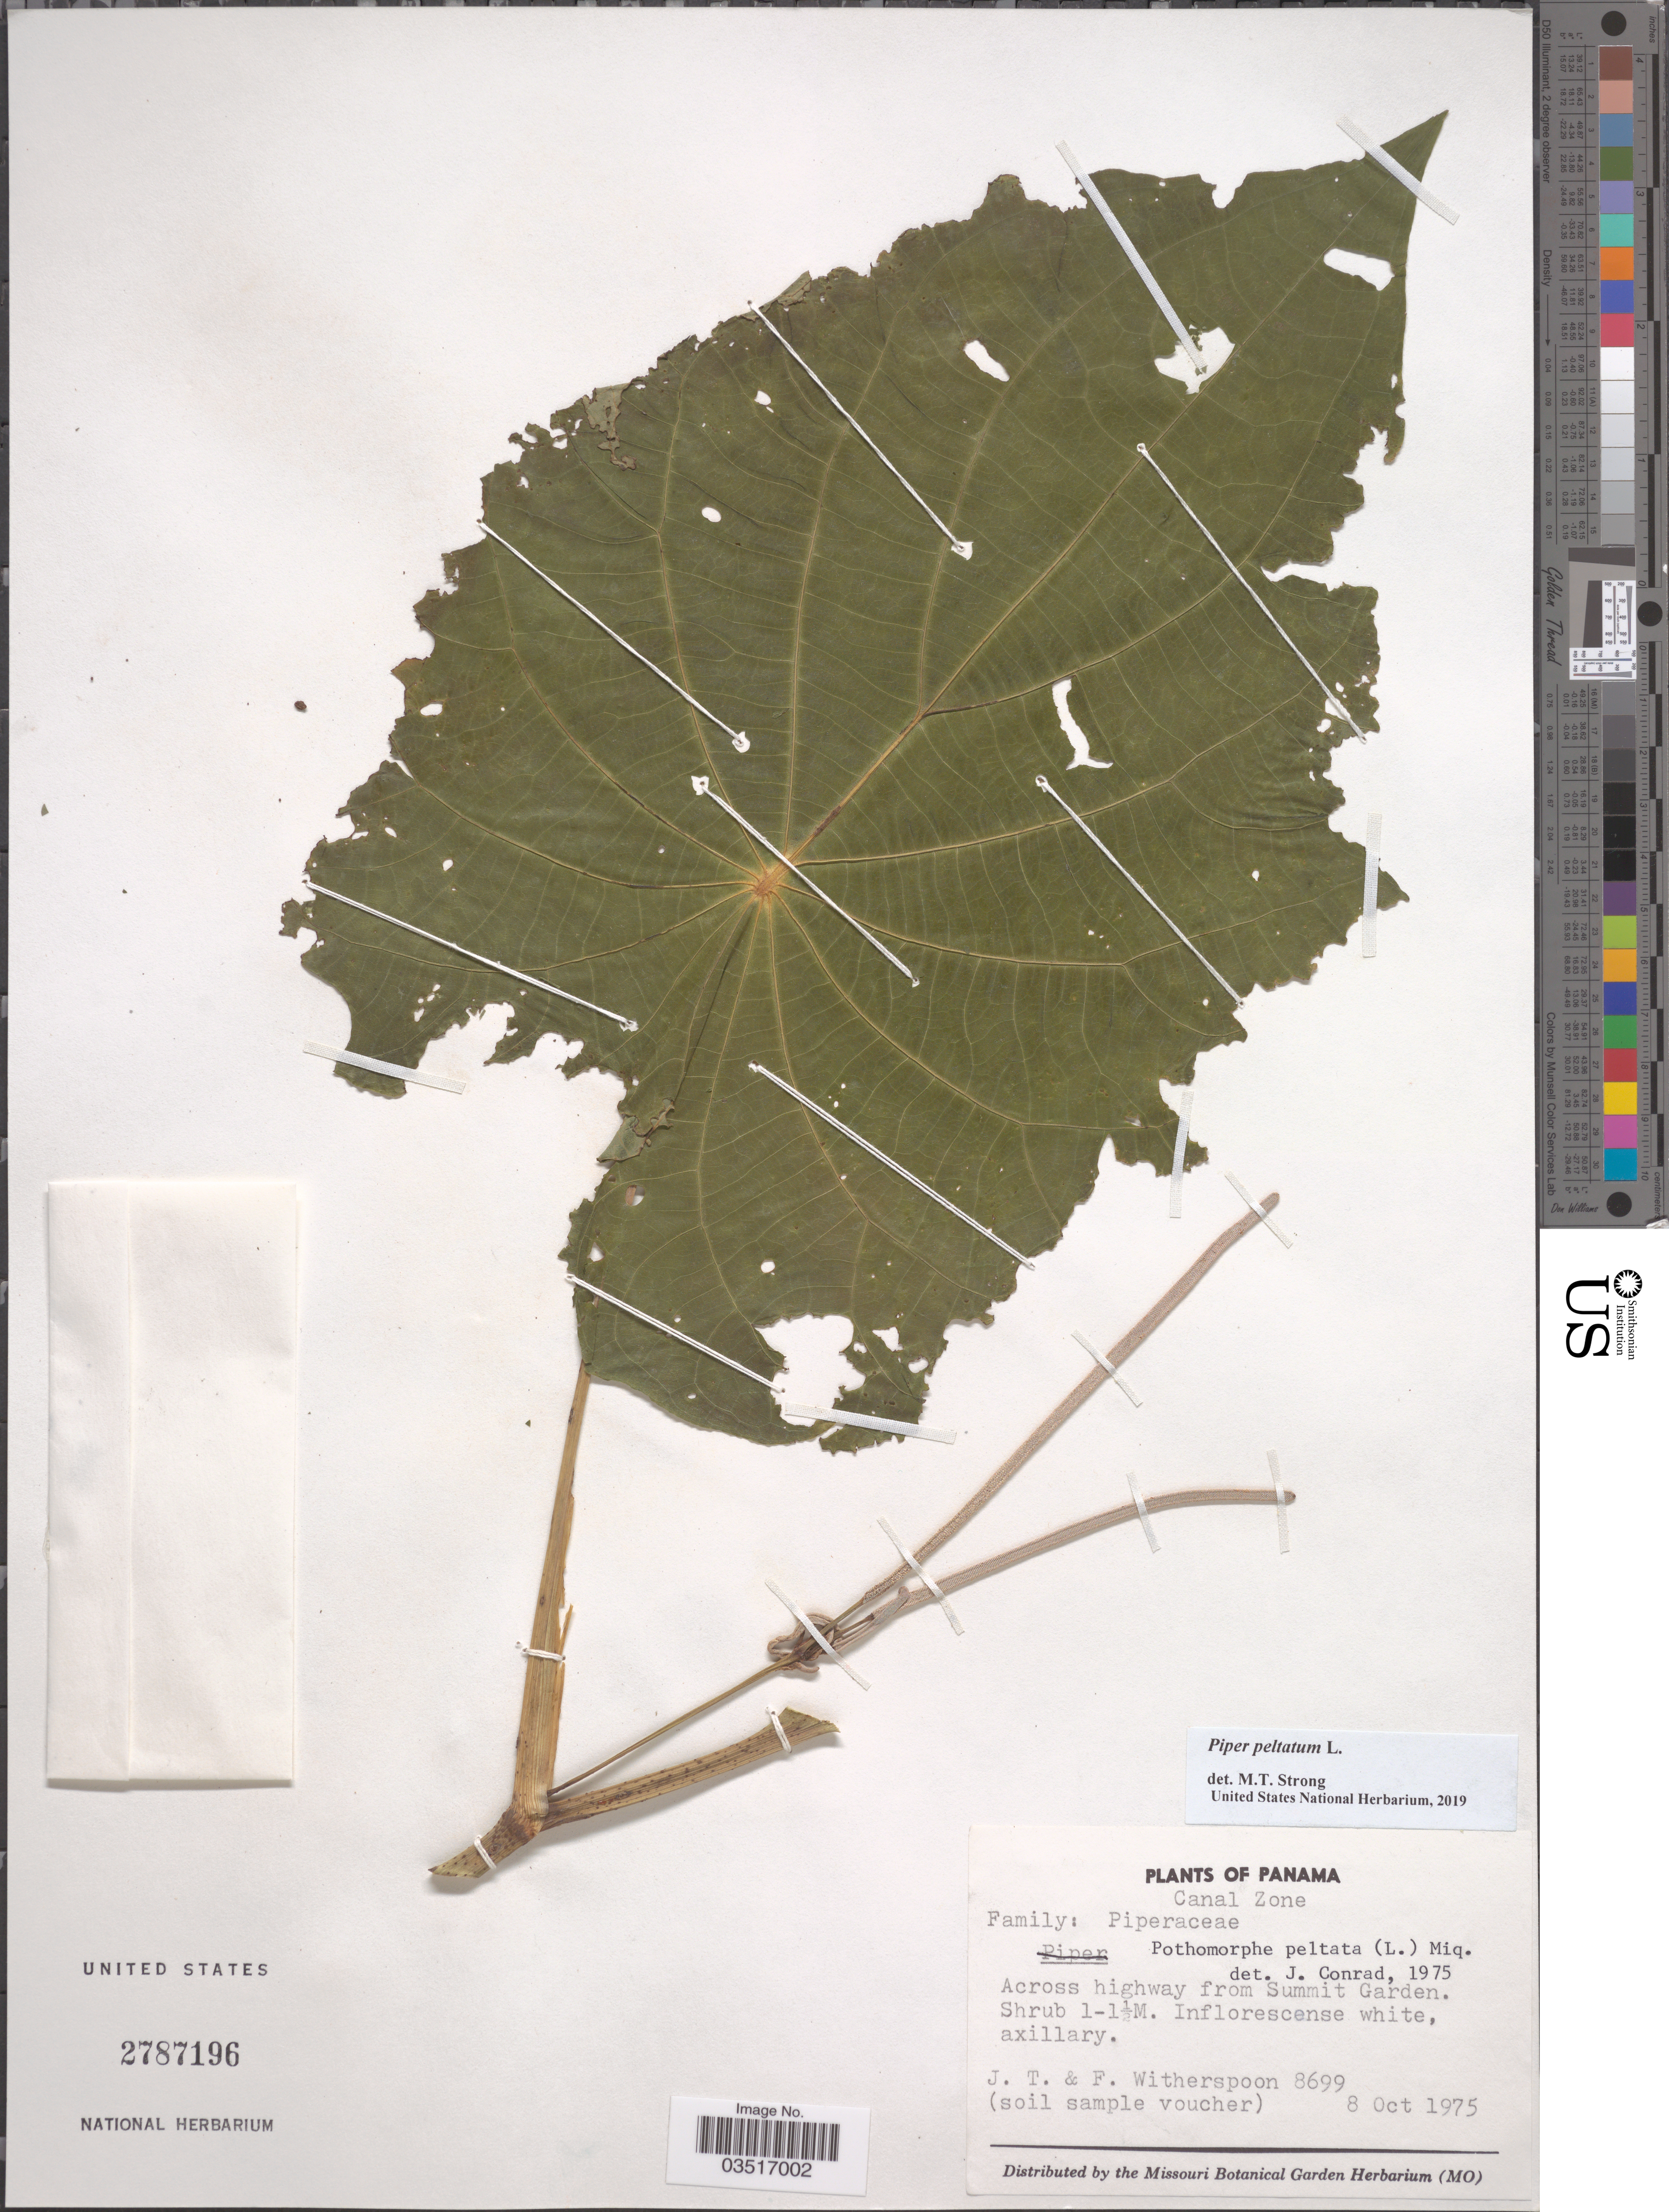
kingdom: Plantae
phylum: Tracheophyta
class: Magnoliopsida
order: Piperales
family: Piperaceae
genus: Piper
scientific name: Piper peltatum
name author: L.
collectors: J. Witherspoon & F. Witherspoon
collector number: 8699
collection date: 1975-10-08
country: Panama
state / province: Colón / Panamá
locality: Canal zone. Across highway from Summit Garden.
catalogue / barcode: US 2787196